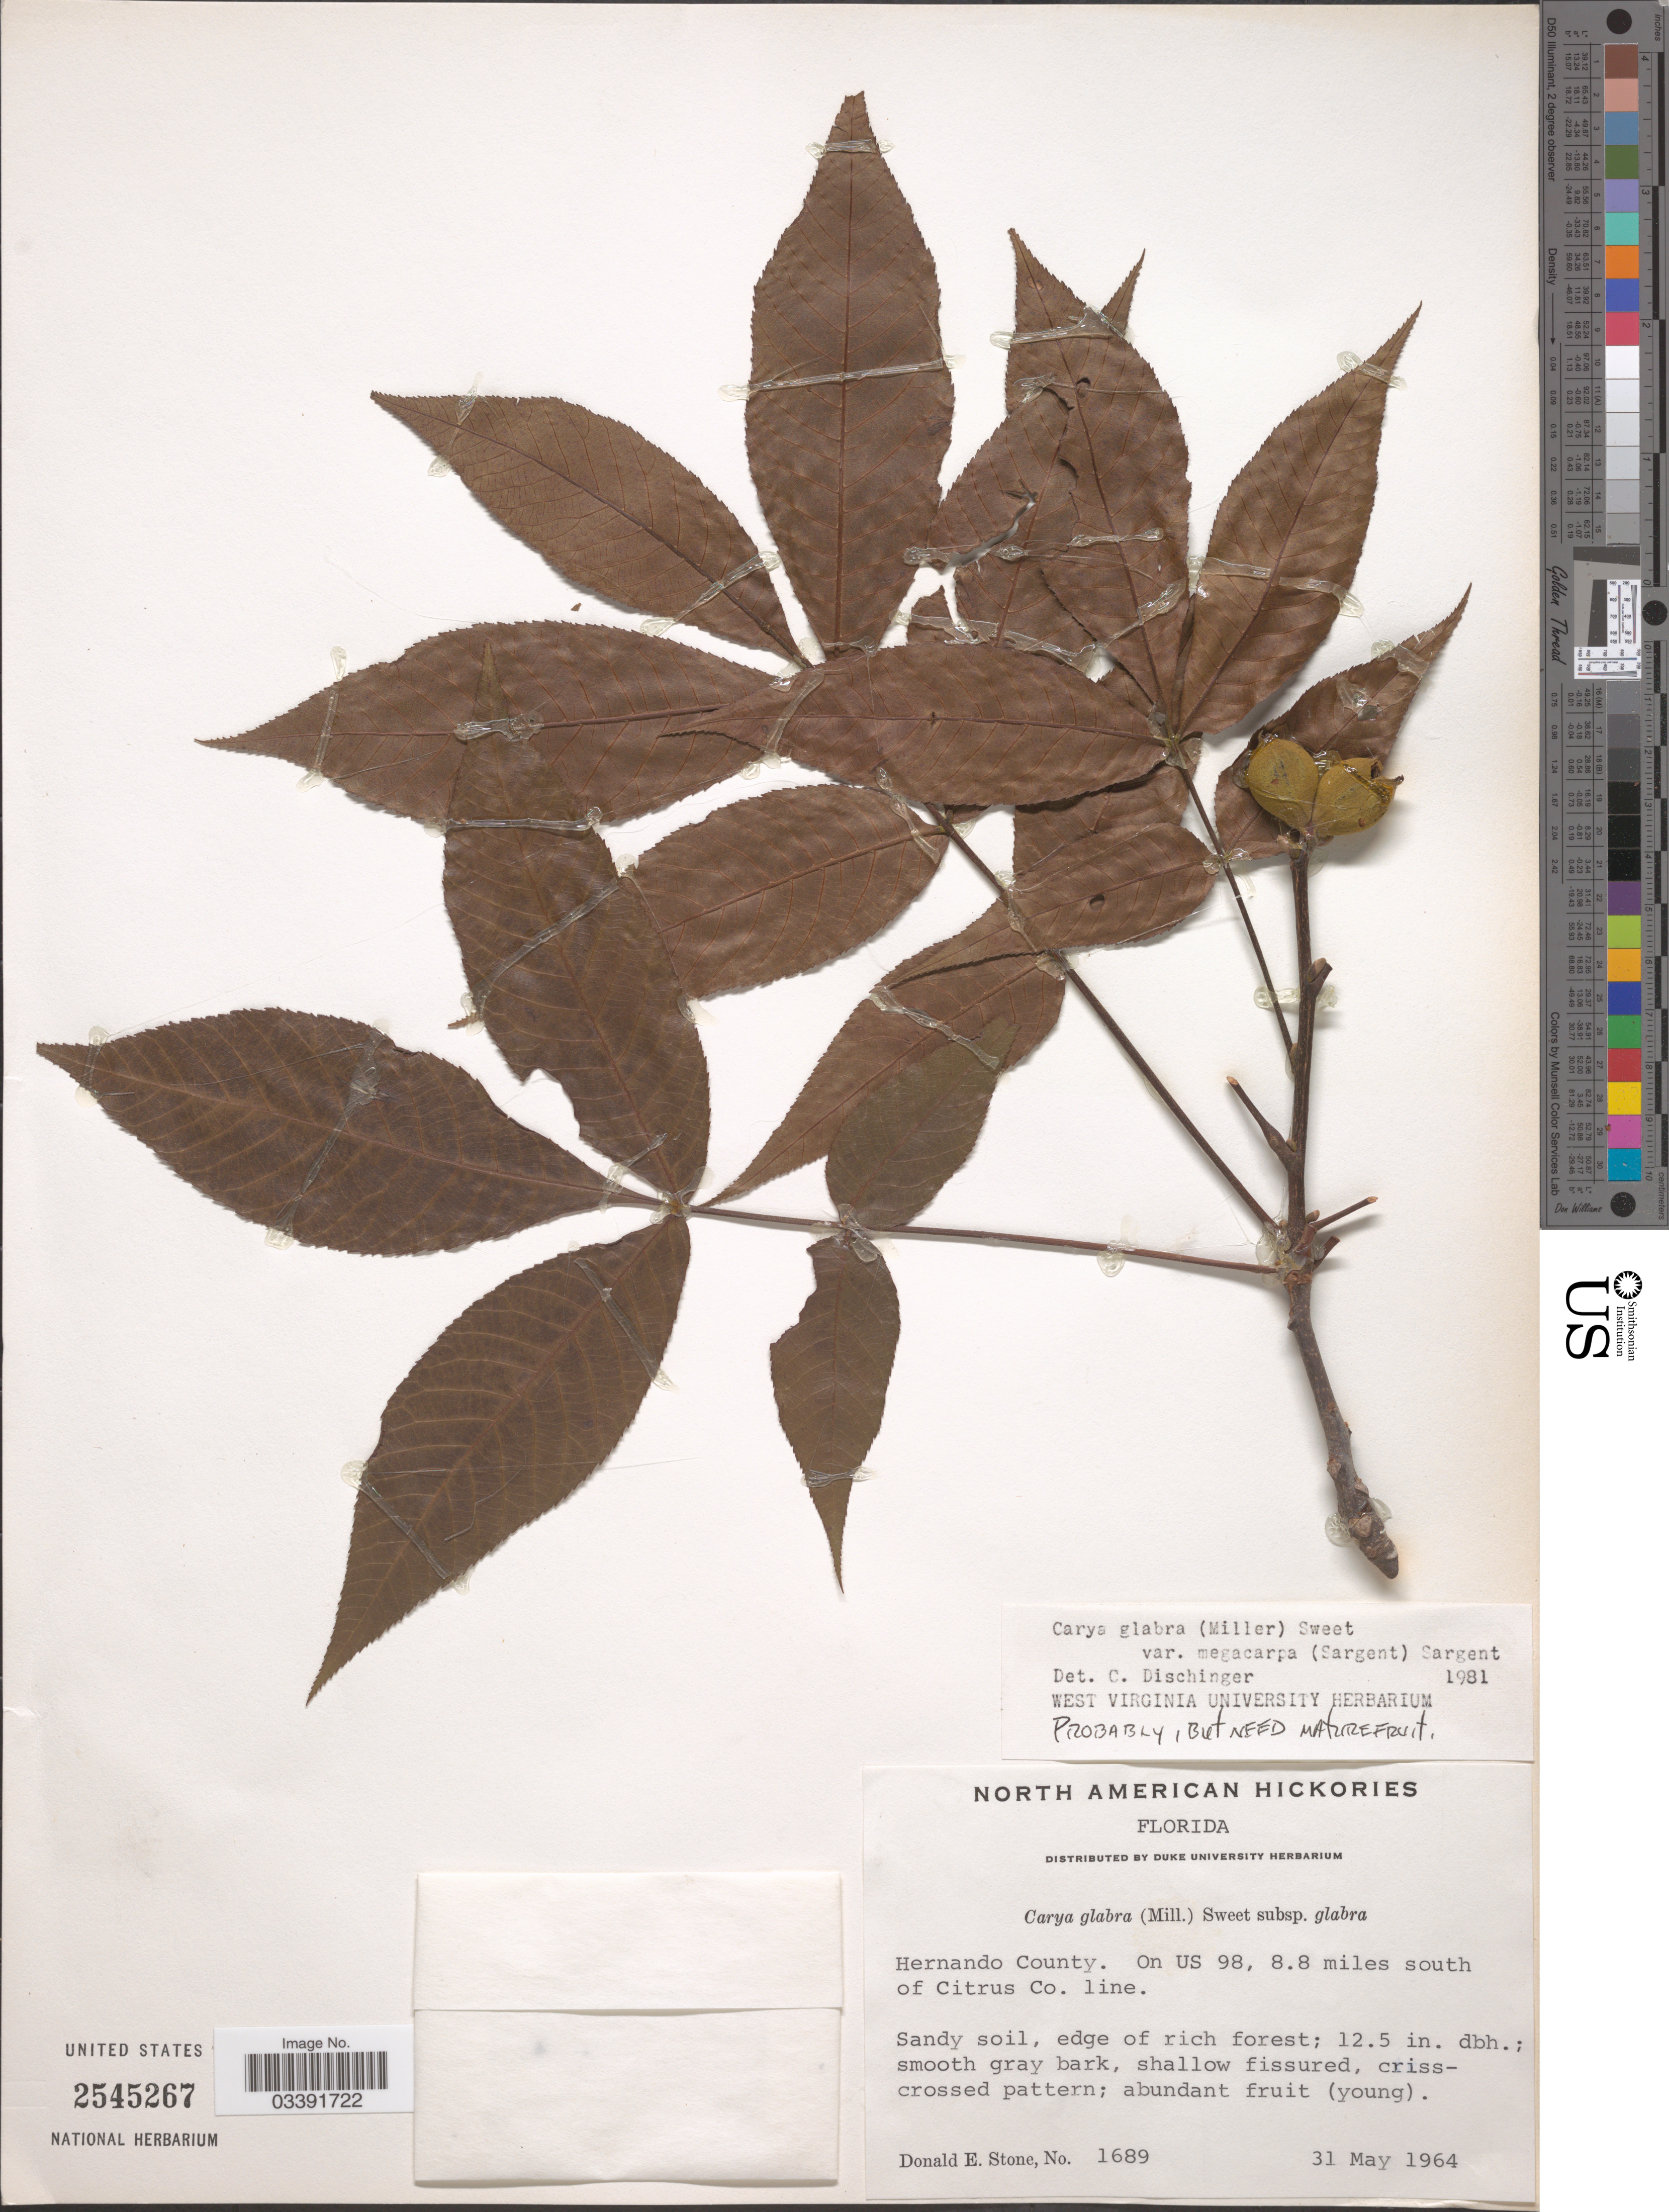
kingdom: Plantae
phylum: Tracheophyta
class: Magnoliopsida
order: Fagales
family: Juglandaceae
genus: Carya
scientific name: Carya glabra var. megacarpa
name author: (Sarg.) Sarg.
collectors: D. Stone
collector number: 1689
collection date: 1964-05-31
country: United States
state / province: Florida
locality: Hernando County. On US 98, 8.8 miles south of Citrus Co. line.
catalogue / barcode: US 2545267